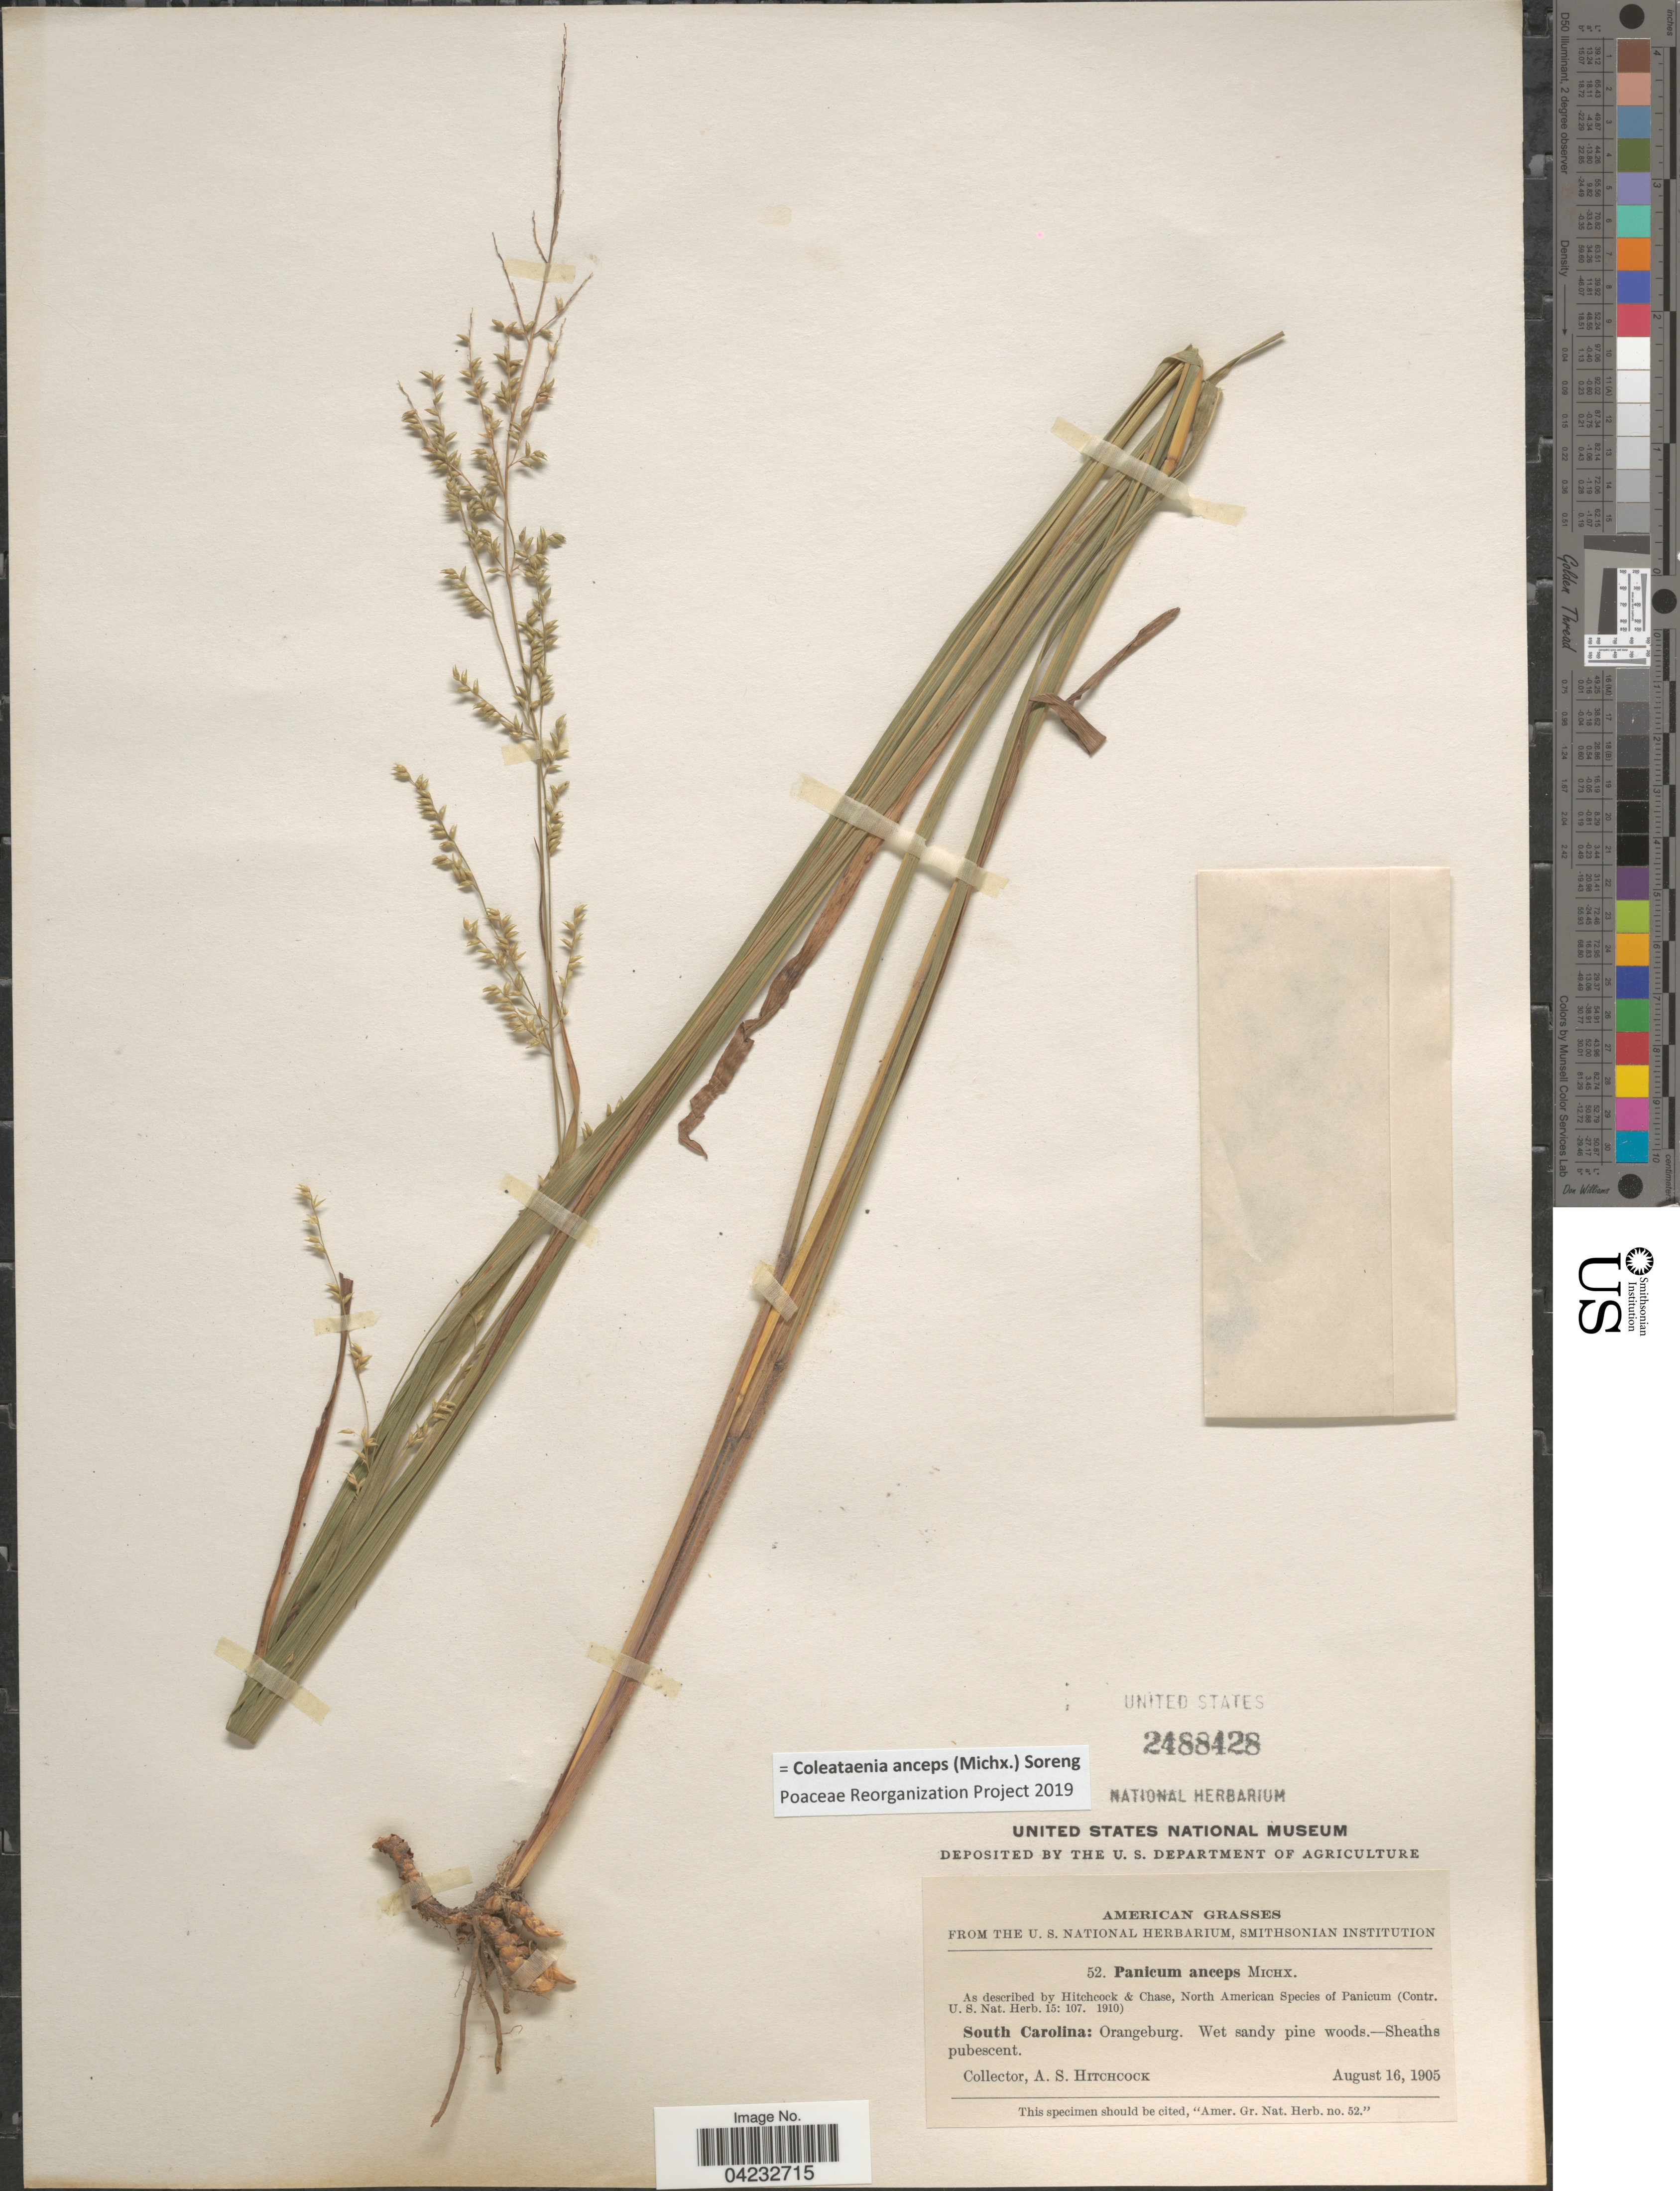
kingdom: Plantae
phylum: Tracheophyta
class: Liliopsida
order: Poales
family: Poaceae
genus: Coleataenia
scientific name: Coleataenia anceps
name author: (Michx.) Soreng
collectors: A. S. Hitchcock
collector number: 52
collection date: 1905-08-16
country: United States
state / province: South Carolina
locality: Orangeburg.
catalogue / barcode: US 2488428